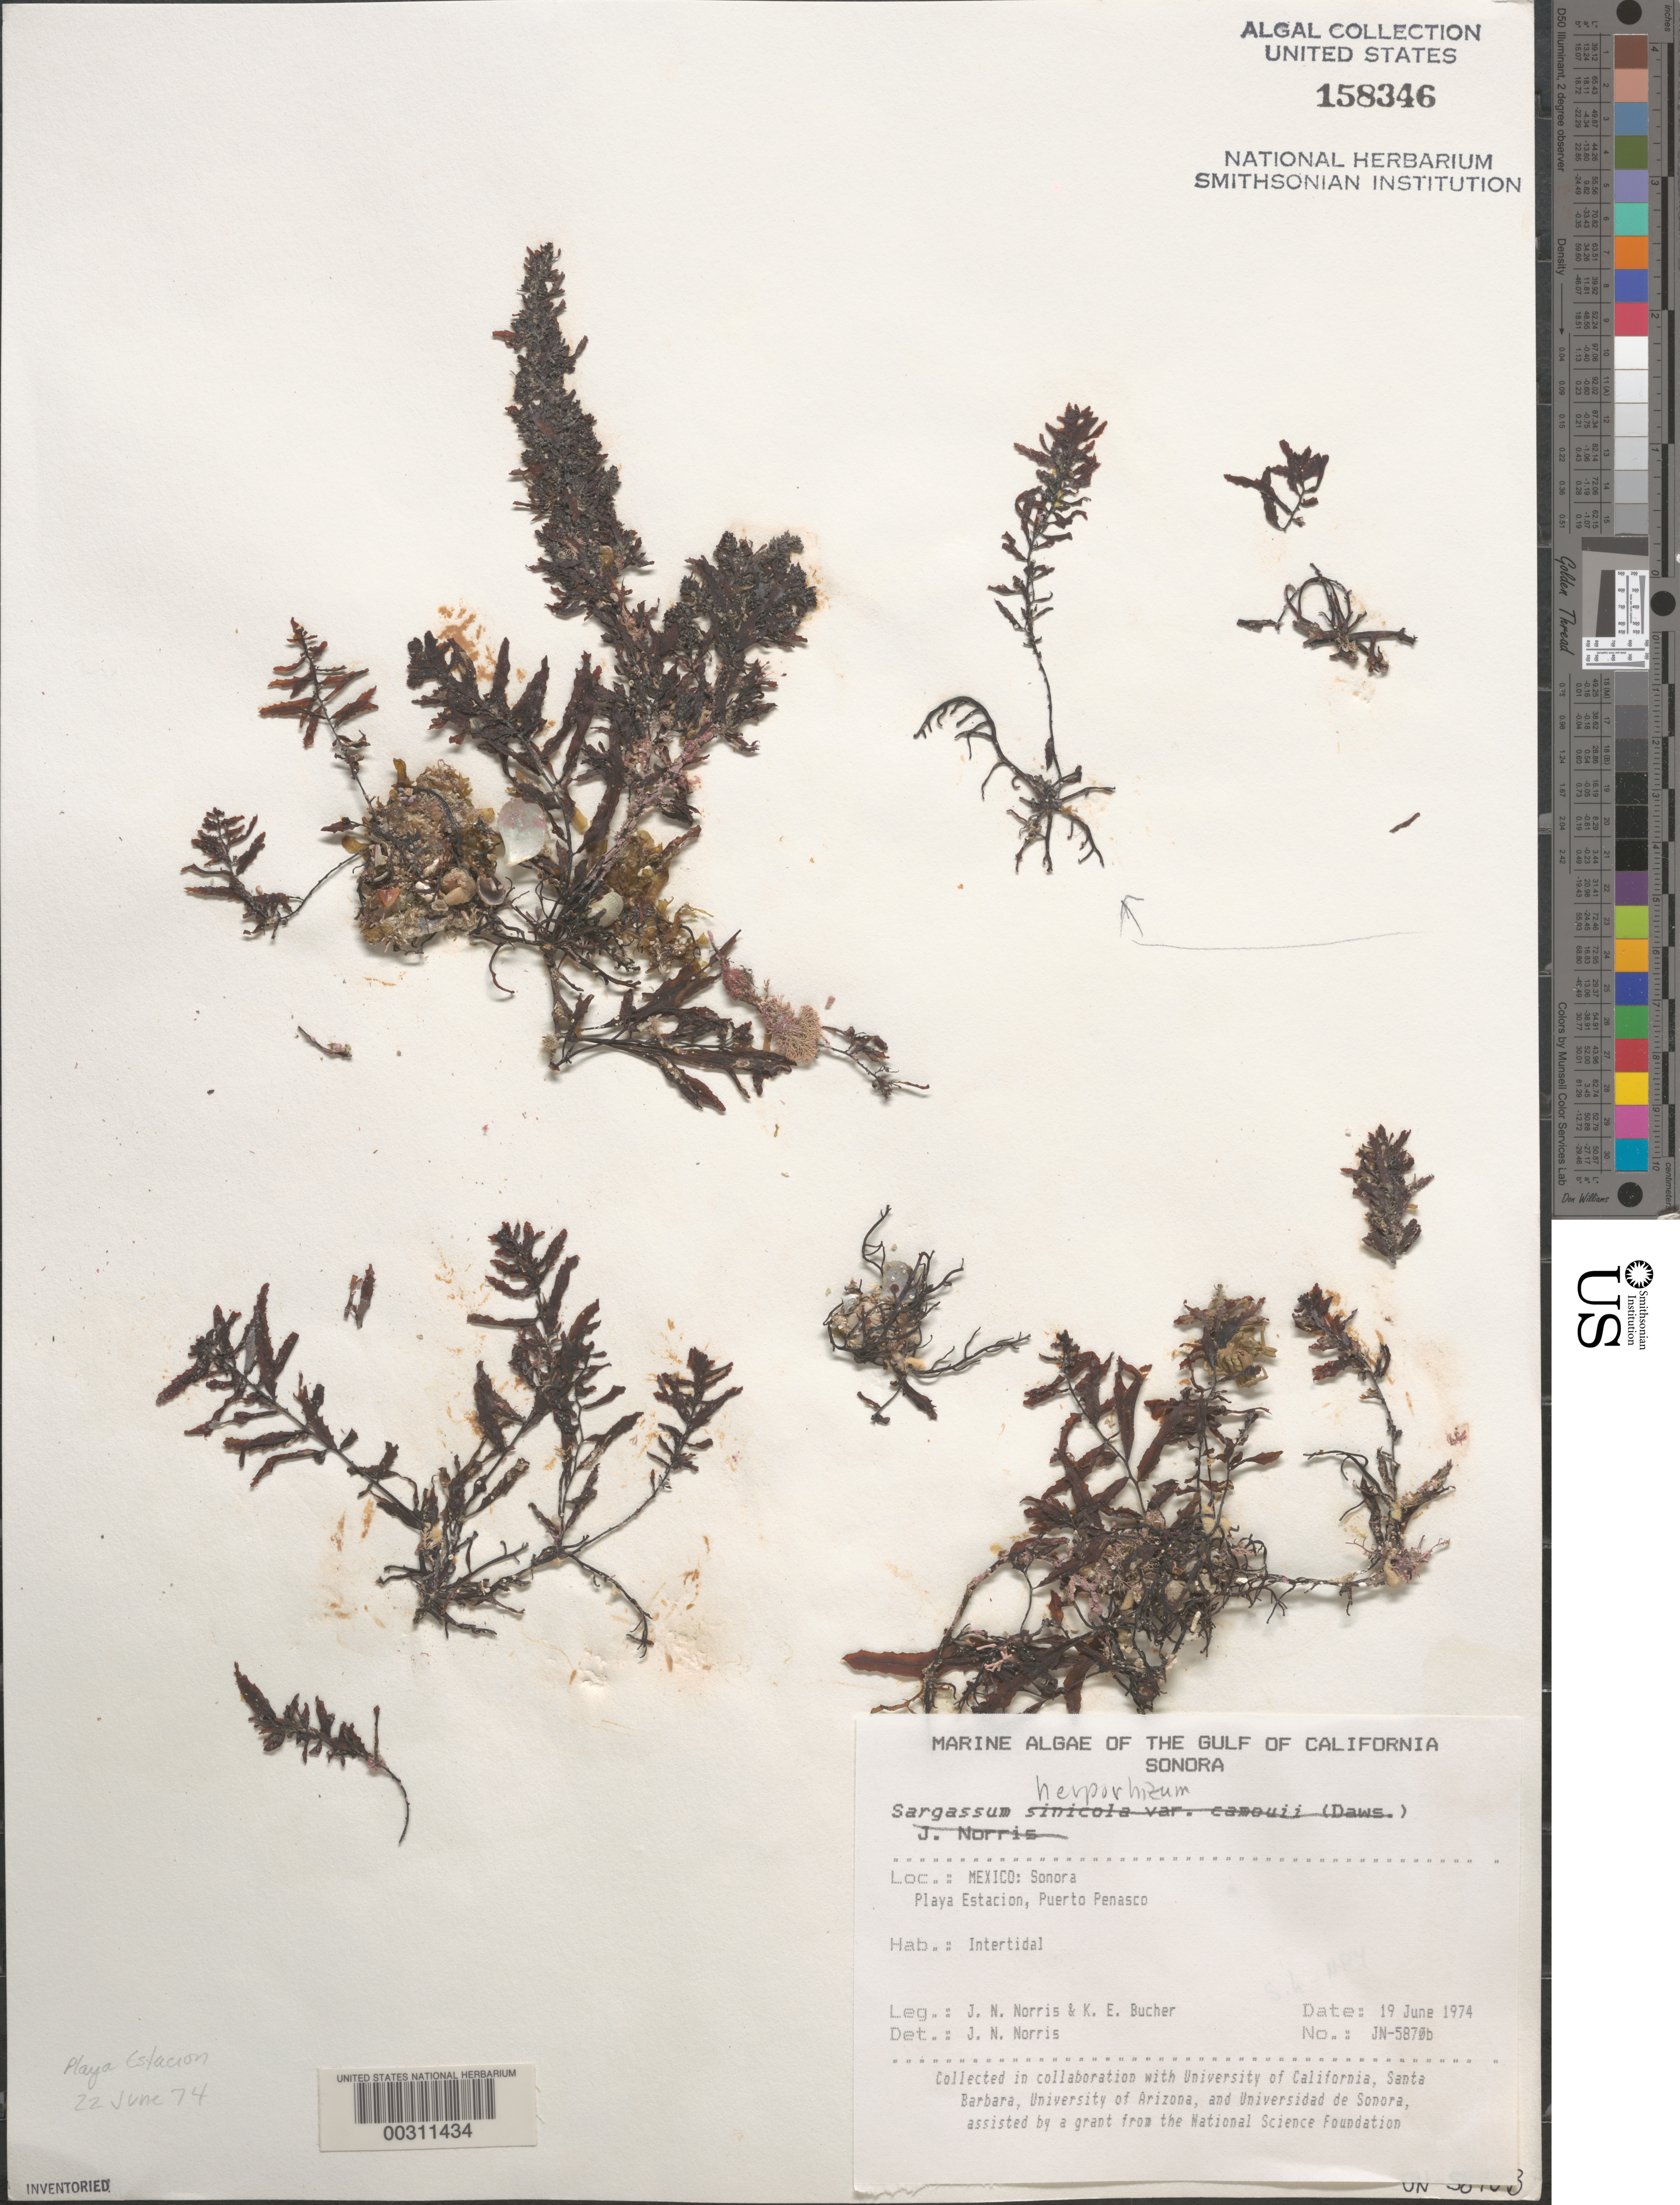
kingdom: Chromista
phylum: Ochrophyta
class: Phaeophyceae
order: Fucales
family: Sargassaceae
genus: Sargassum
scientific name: Sargassum sinicola var. camouii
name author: (E.Y. Dawson) J.N. Norris & Yensen in McCourt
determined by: Norris, James N.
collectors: J. N. Norris & K. E. Bucher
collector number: JN-5870b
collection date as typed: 19 Jun 1974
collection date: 1974-06-19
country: Mexico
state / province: Sonora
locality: Playa Estacion, Puerto Penasco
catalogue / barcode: US 158346